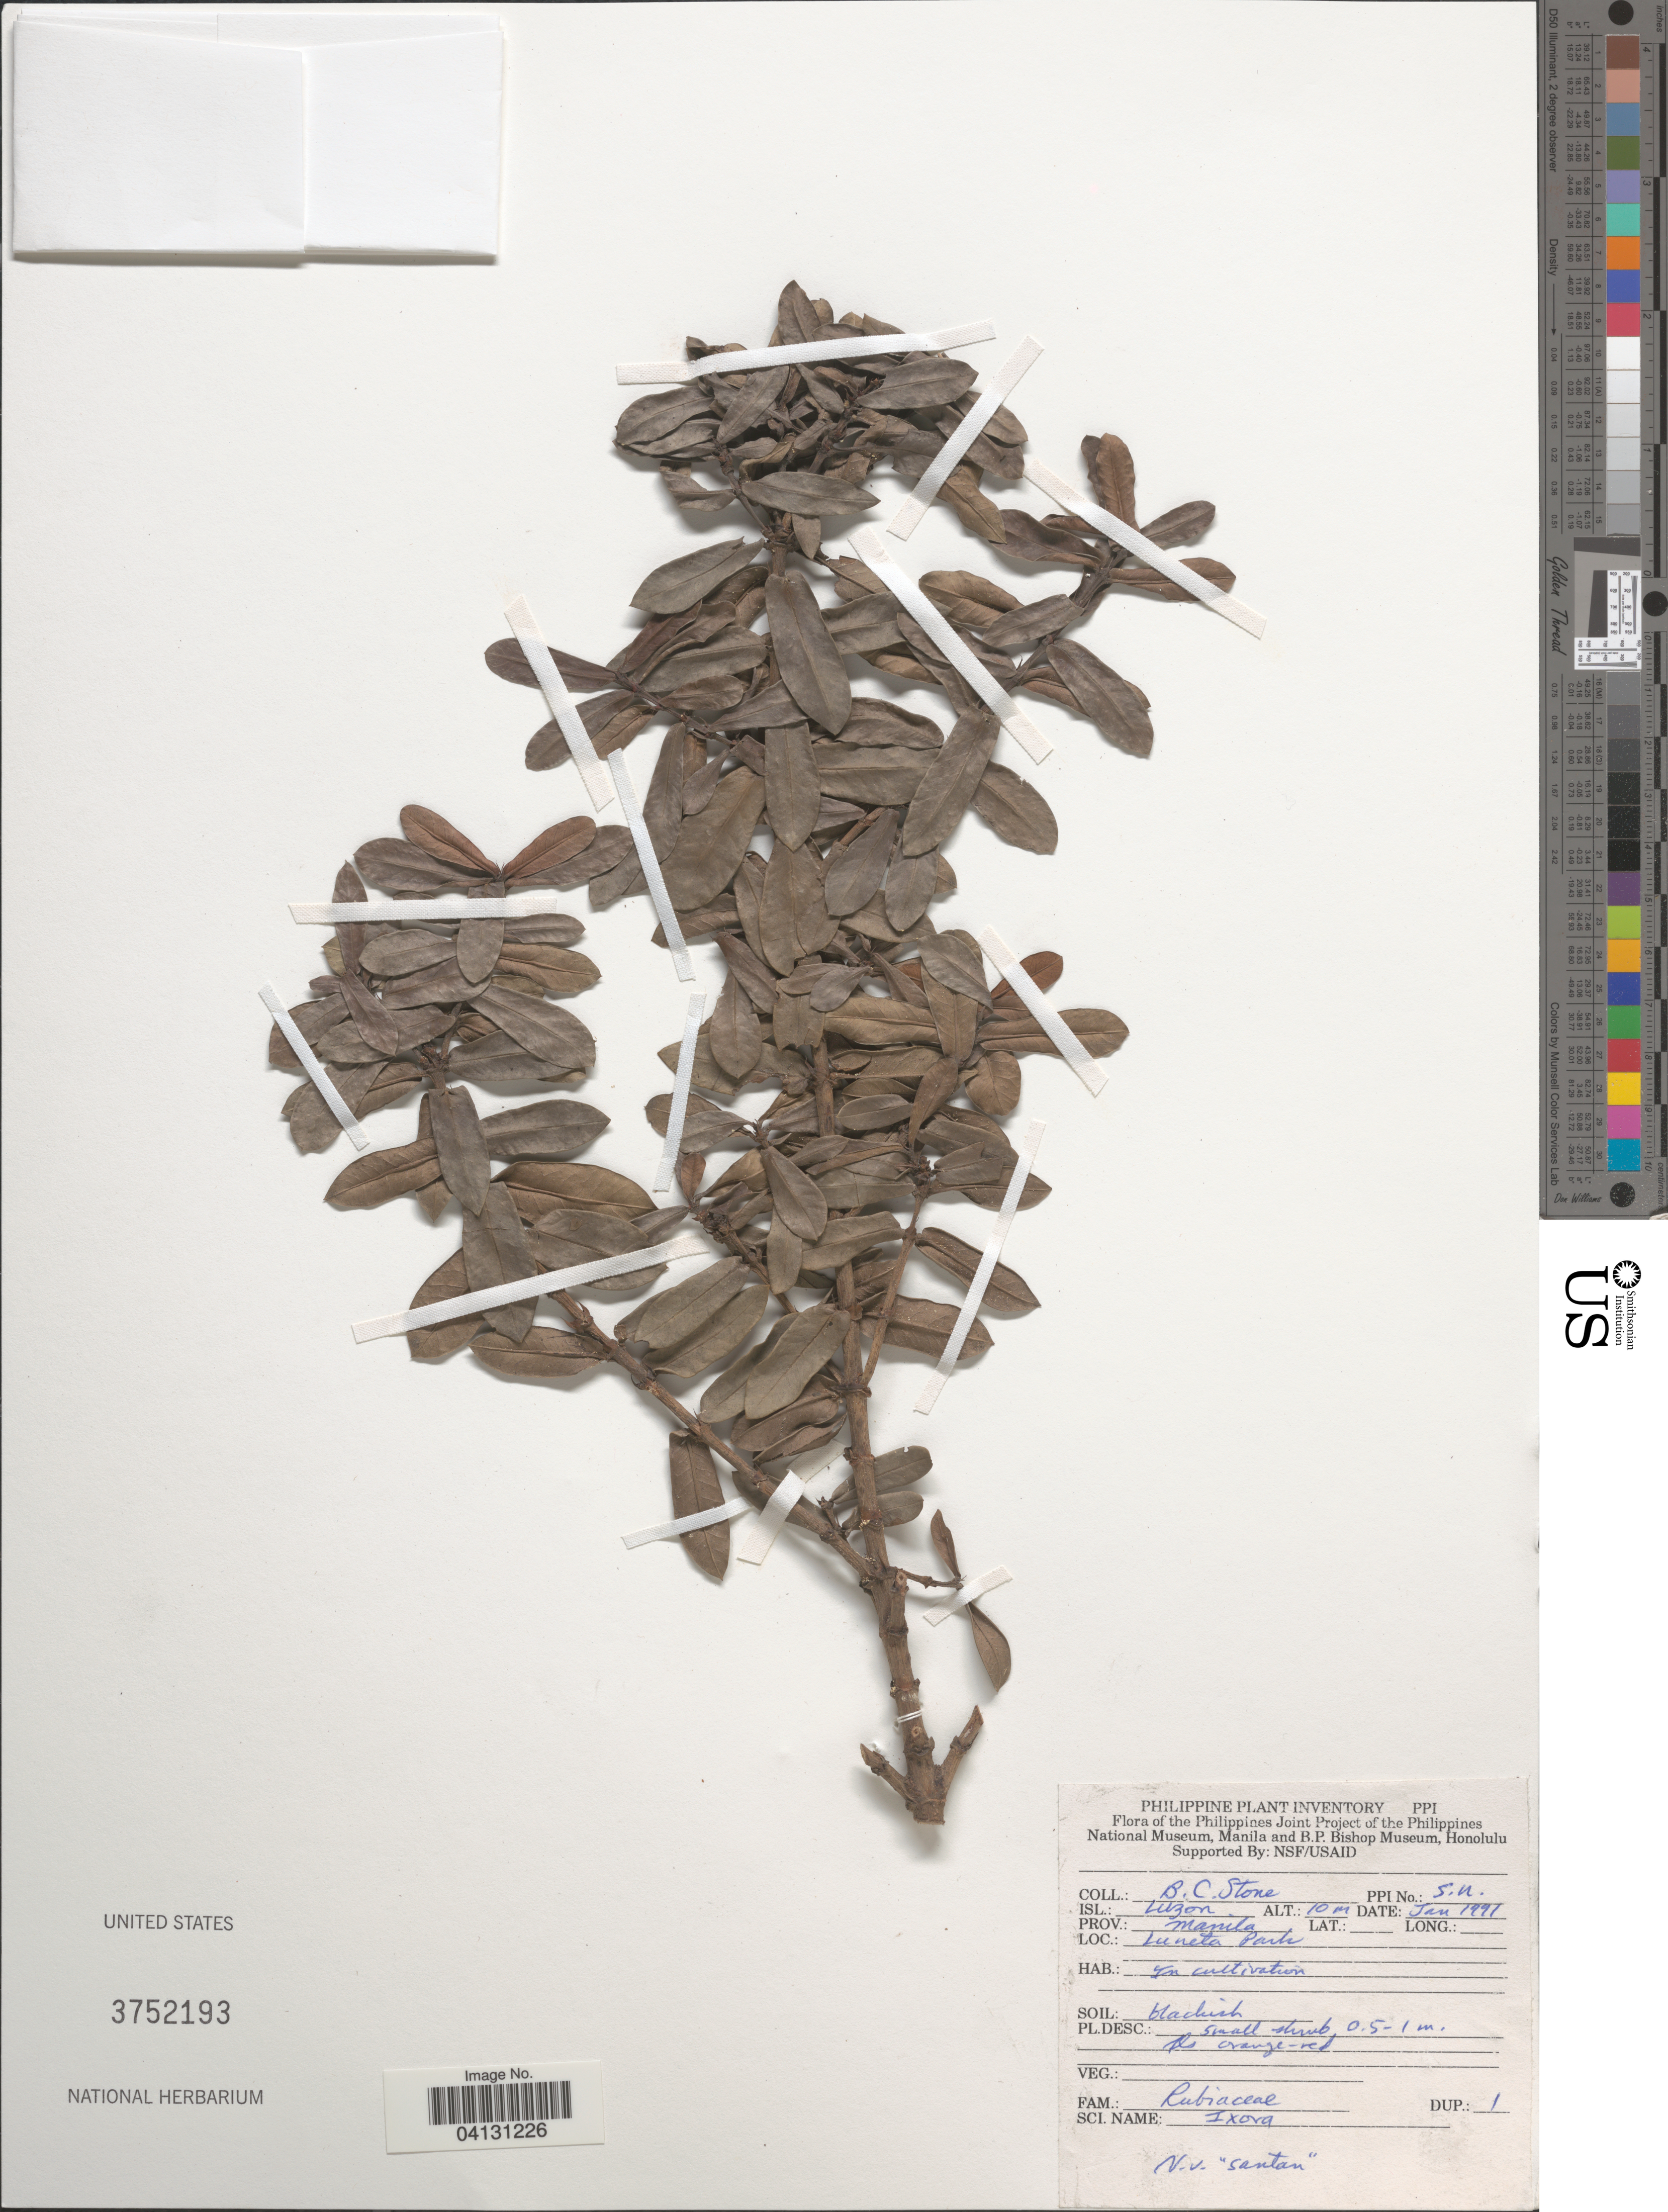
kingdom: Plantae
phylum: Tracheophyta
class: Magnoliopsida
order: Gentianales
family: Rubiaceae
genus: Ixora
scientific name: Ixora sp.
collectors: B. C. Stone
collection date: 1991-01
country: Philippines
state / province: National Capital Region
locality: Isl.: Luzon. Prov.: Manila. Luneta Parte.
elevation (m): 10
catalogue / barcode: US 3752193